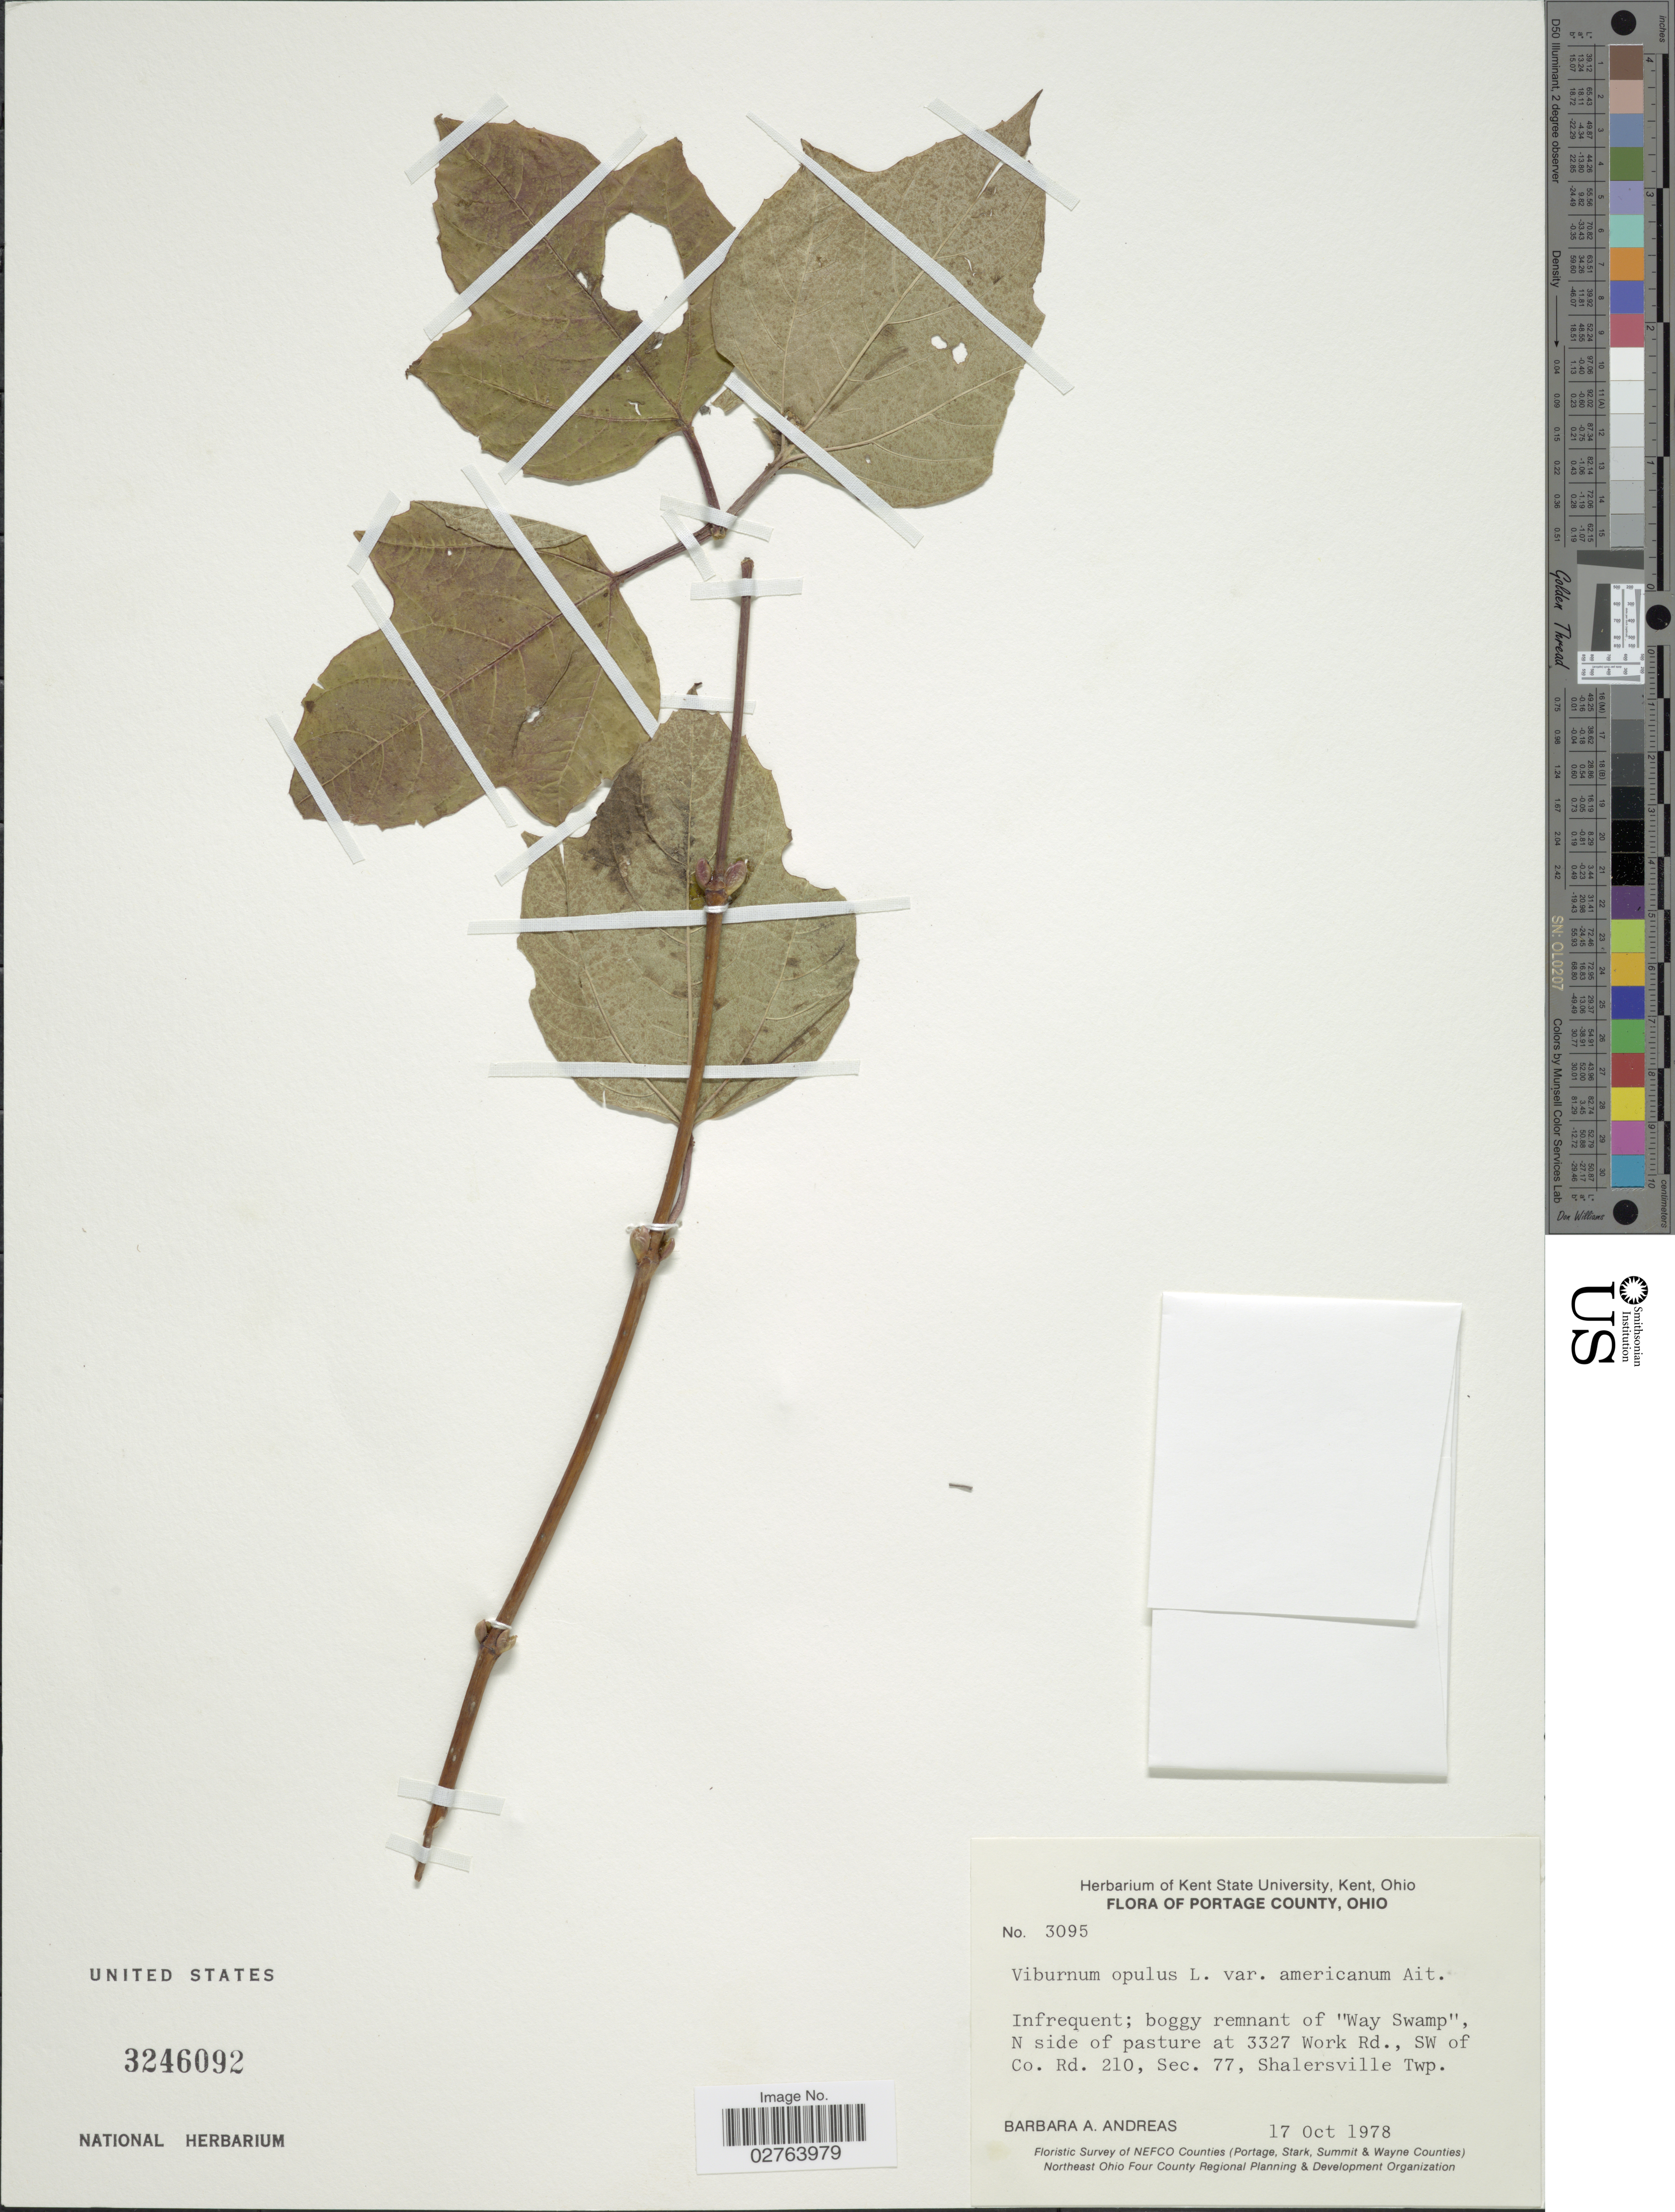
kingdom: Plantae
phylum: Tracheophyta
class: Magnoliopsida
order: Dipsacales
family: Viburnaceae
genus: Viburnum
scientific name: Viburnum opulus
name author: L.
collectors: B. A. Andreas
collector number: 3095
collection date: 1978-10-17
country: United States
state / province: Ohio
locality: Portage County. Boggy remnant of "Way Swamp", N side of pasture at 3327 Work Rd., SW of Co. Rd. 210, Sec. 77, Shalersville Twp.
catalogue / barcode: US 3246092